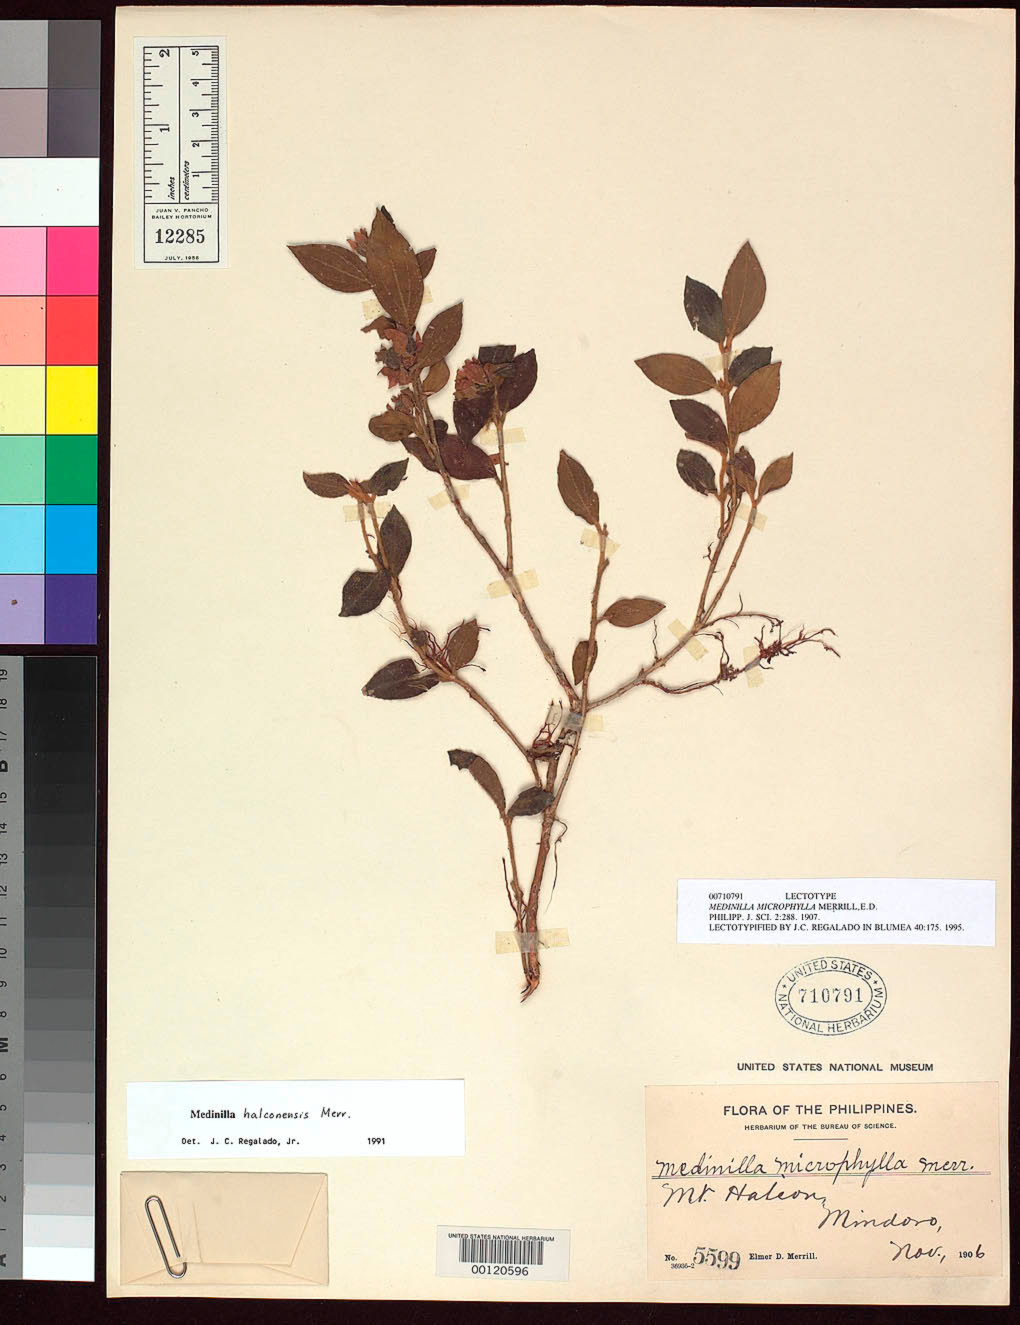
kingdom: Plantae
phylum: Tracheophyta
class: Magnoliopsida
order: Myrtales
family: Melastomataceae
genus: Medinilla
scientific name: Medinilla microphylla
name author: Merr.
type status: Lectotype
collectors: E. D. Merrill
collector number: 5599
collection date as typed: Nov 1906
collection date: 1906-11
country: Philippines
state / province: Mimaropa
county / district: Mindoro Oriental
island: Mindoro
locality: Mt. Halcon.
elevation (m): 900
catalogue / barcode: US 710791